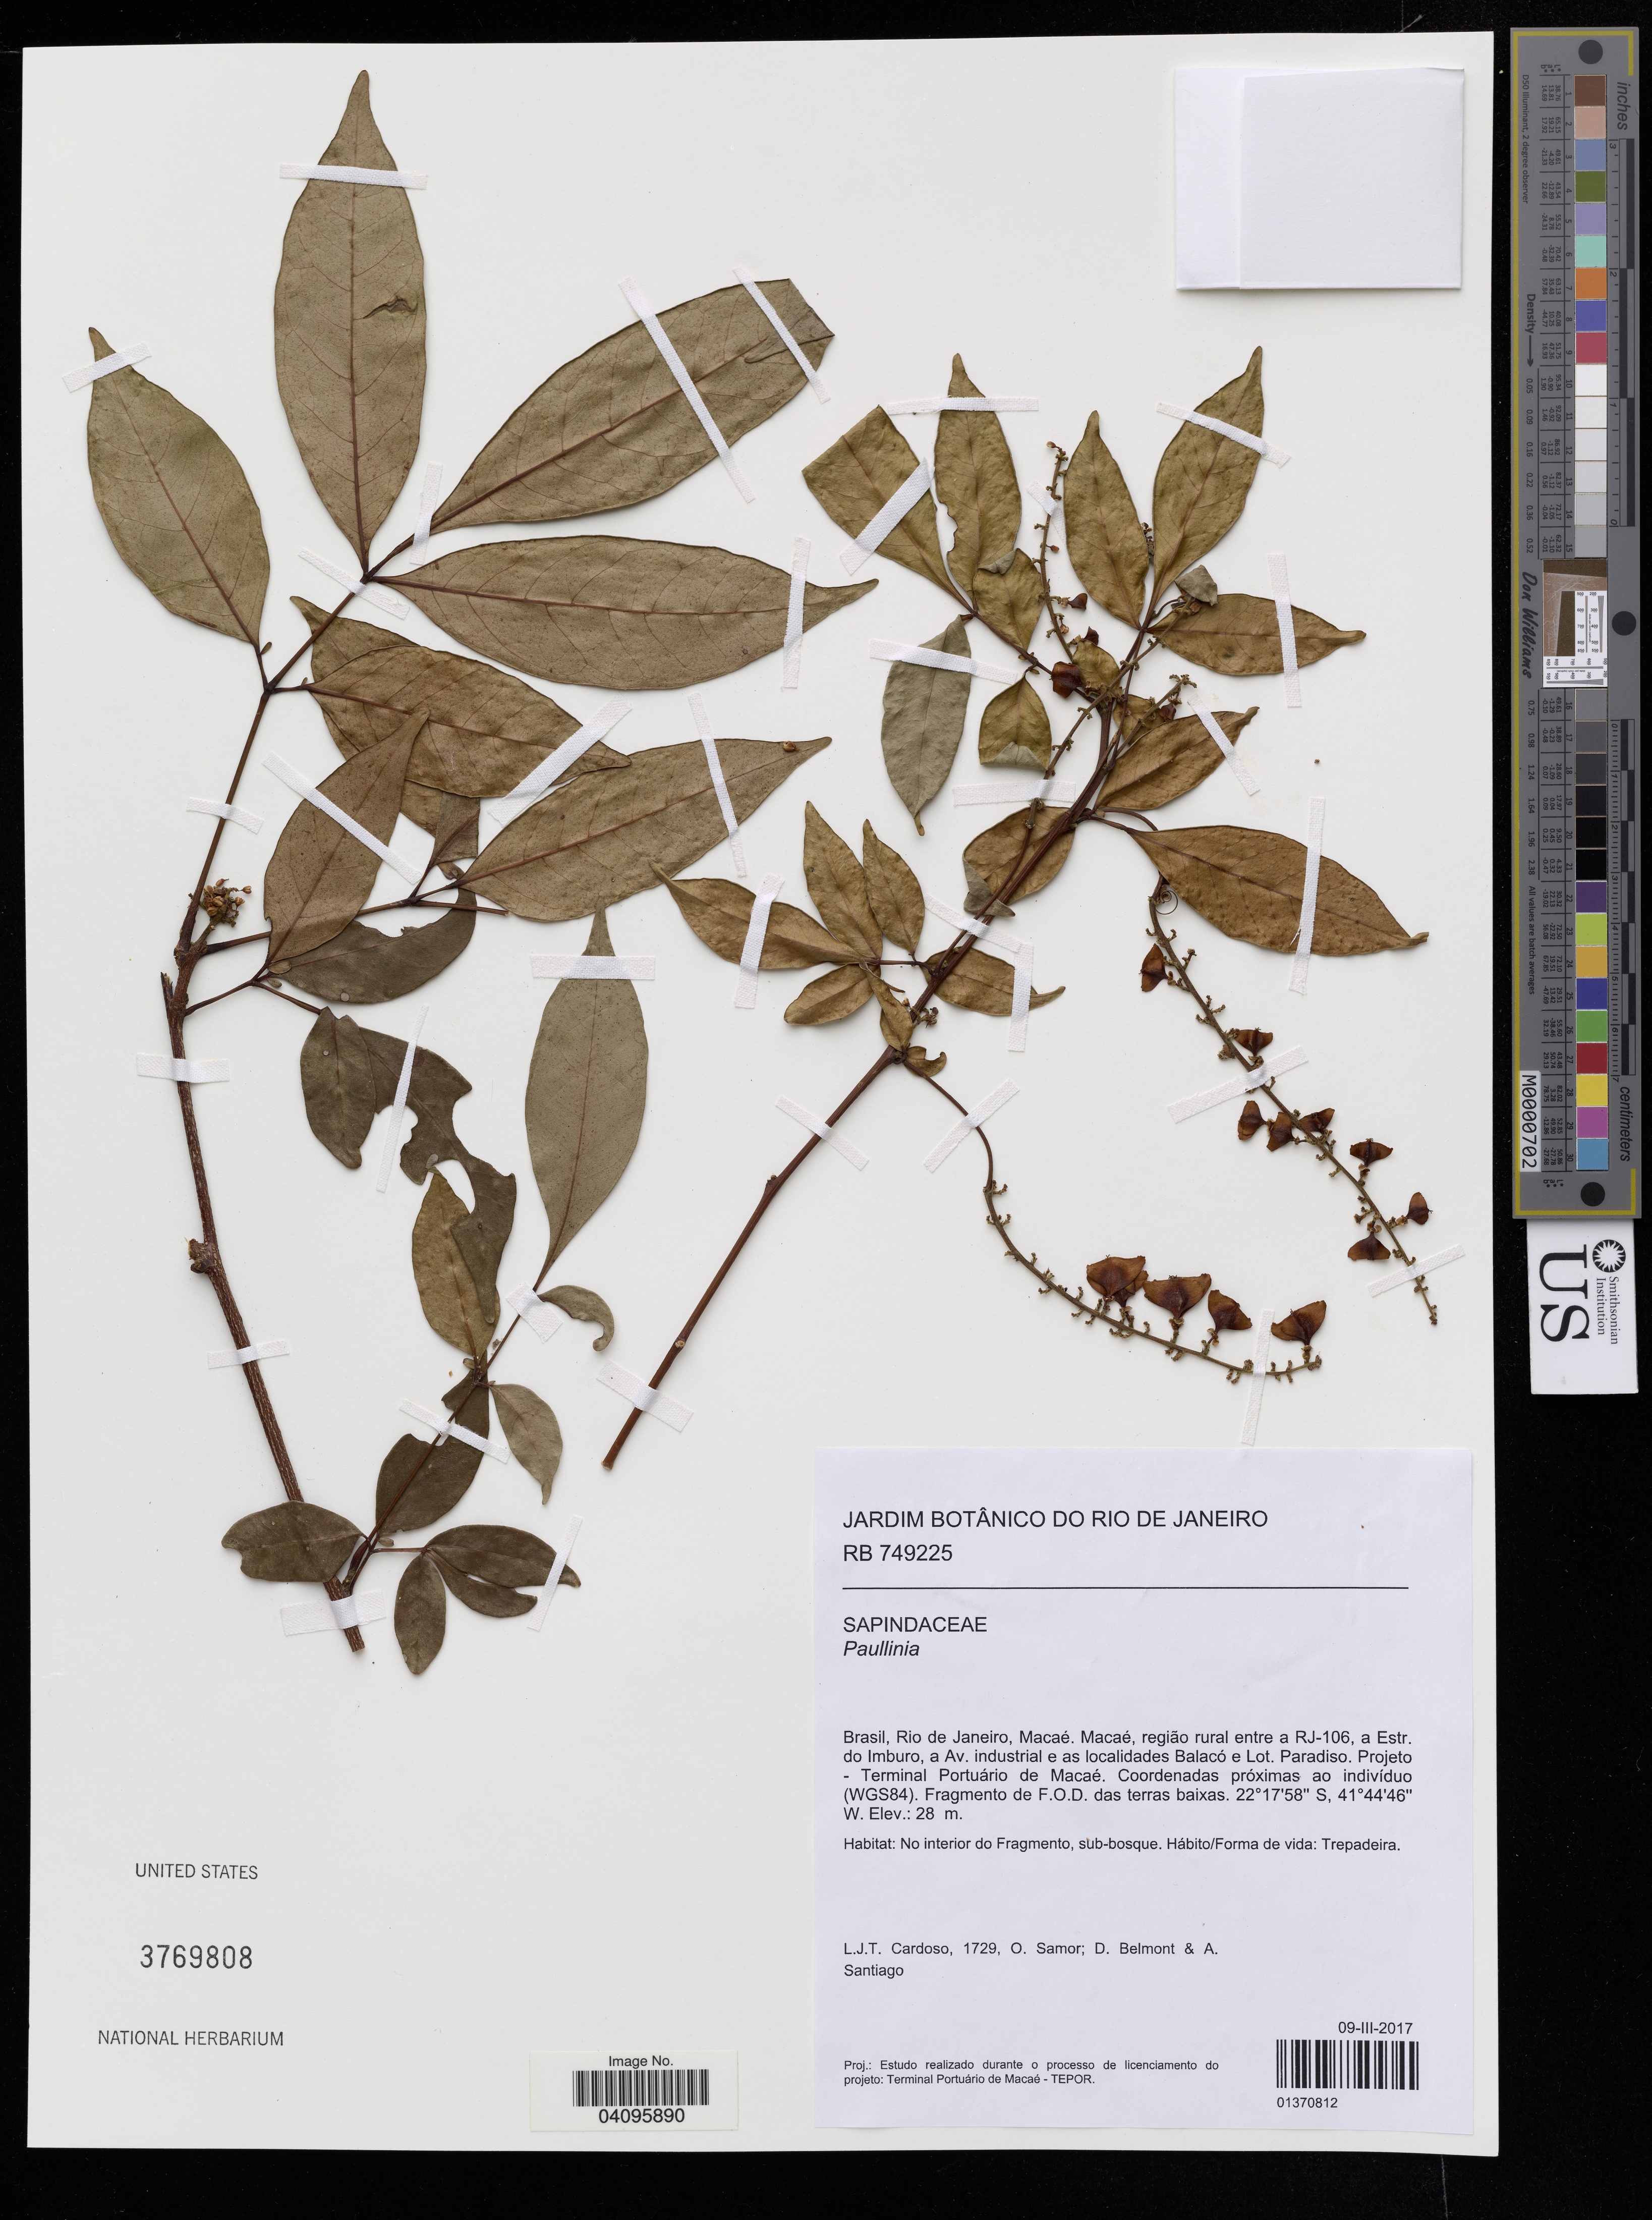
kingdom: Plantae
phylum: Tracheophyta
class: Magnoliopsida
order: Sapindales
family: Sapindaceae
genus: Paullinia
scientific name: Paullinia sp.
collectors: L. J. T. Cardoso, P. Otávio Samor, D. Belmont & A. Santiago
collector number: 1729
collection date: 2017-03-09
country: Brazil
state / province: Rio de Janeiro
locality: Macaé, região rural entre a RJ-106, a Estr. do Imburo, a Av. indutrial e as localidades Balacó e Logt.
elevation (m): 28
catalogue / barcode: US 3769808